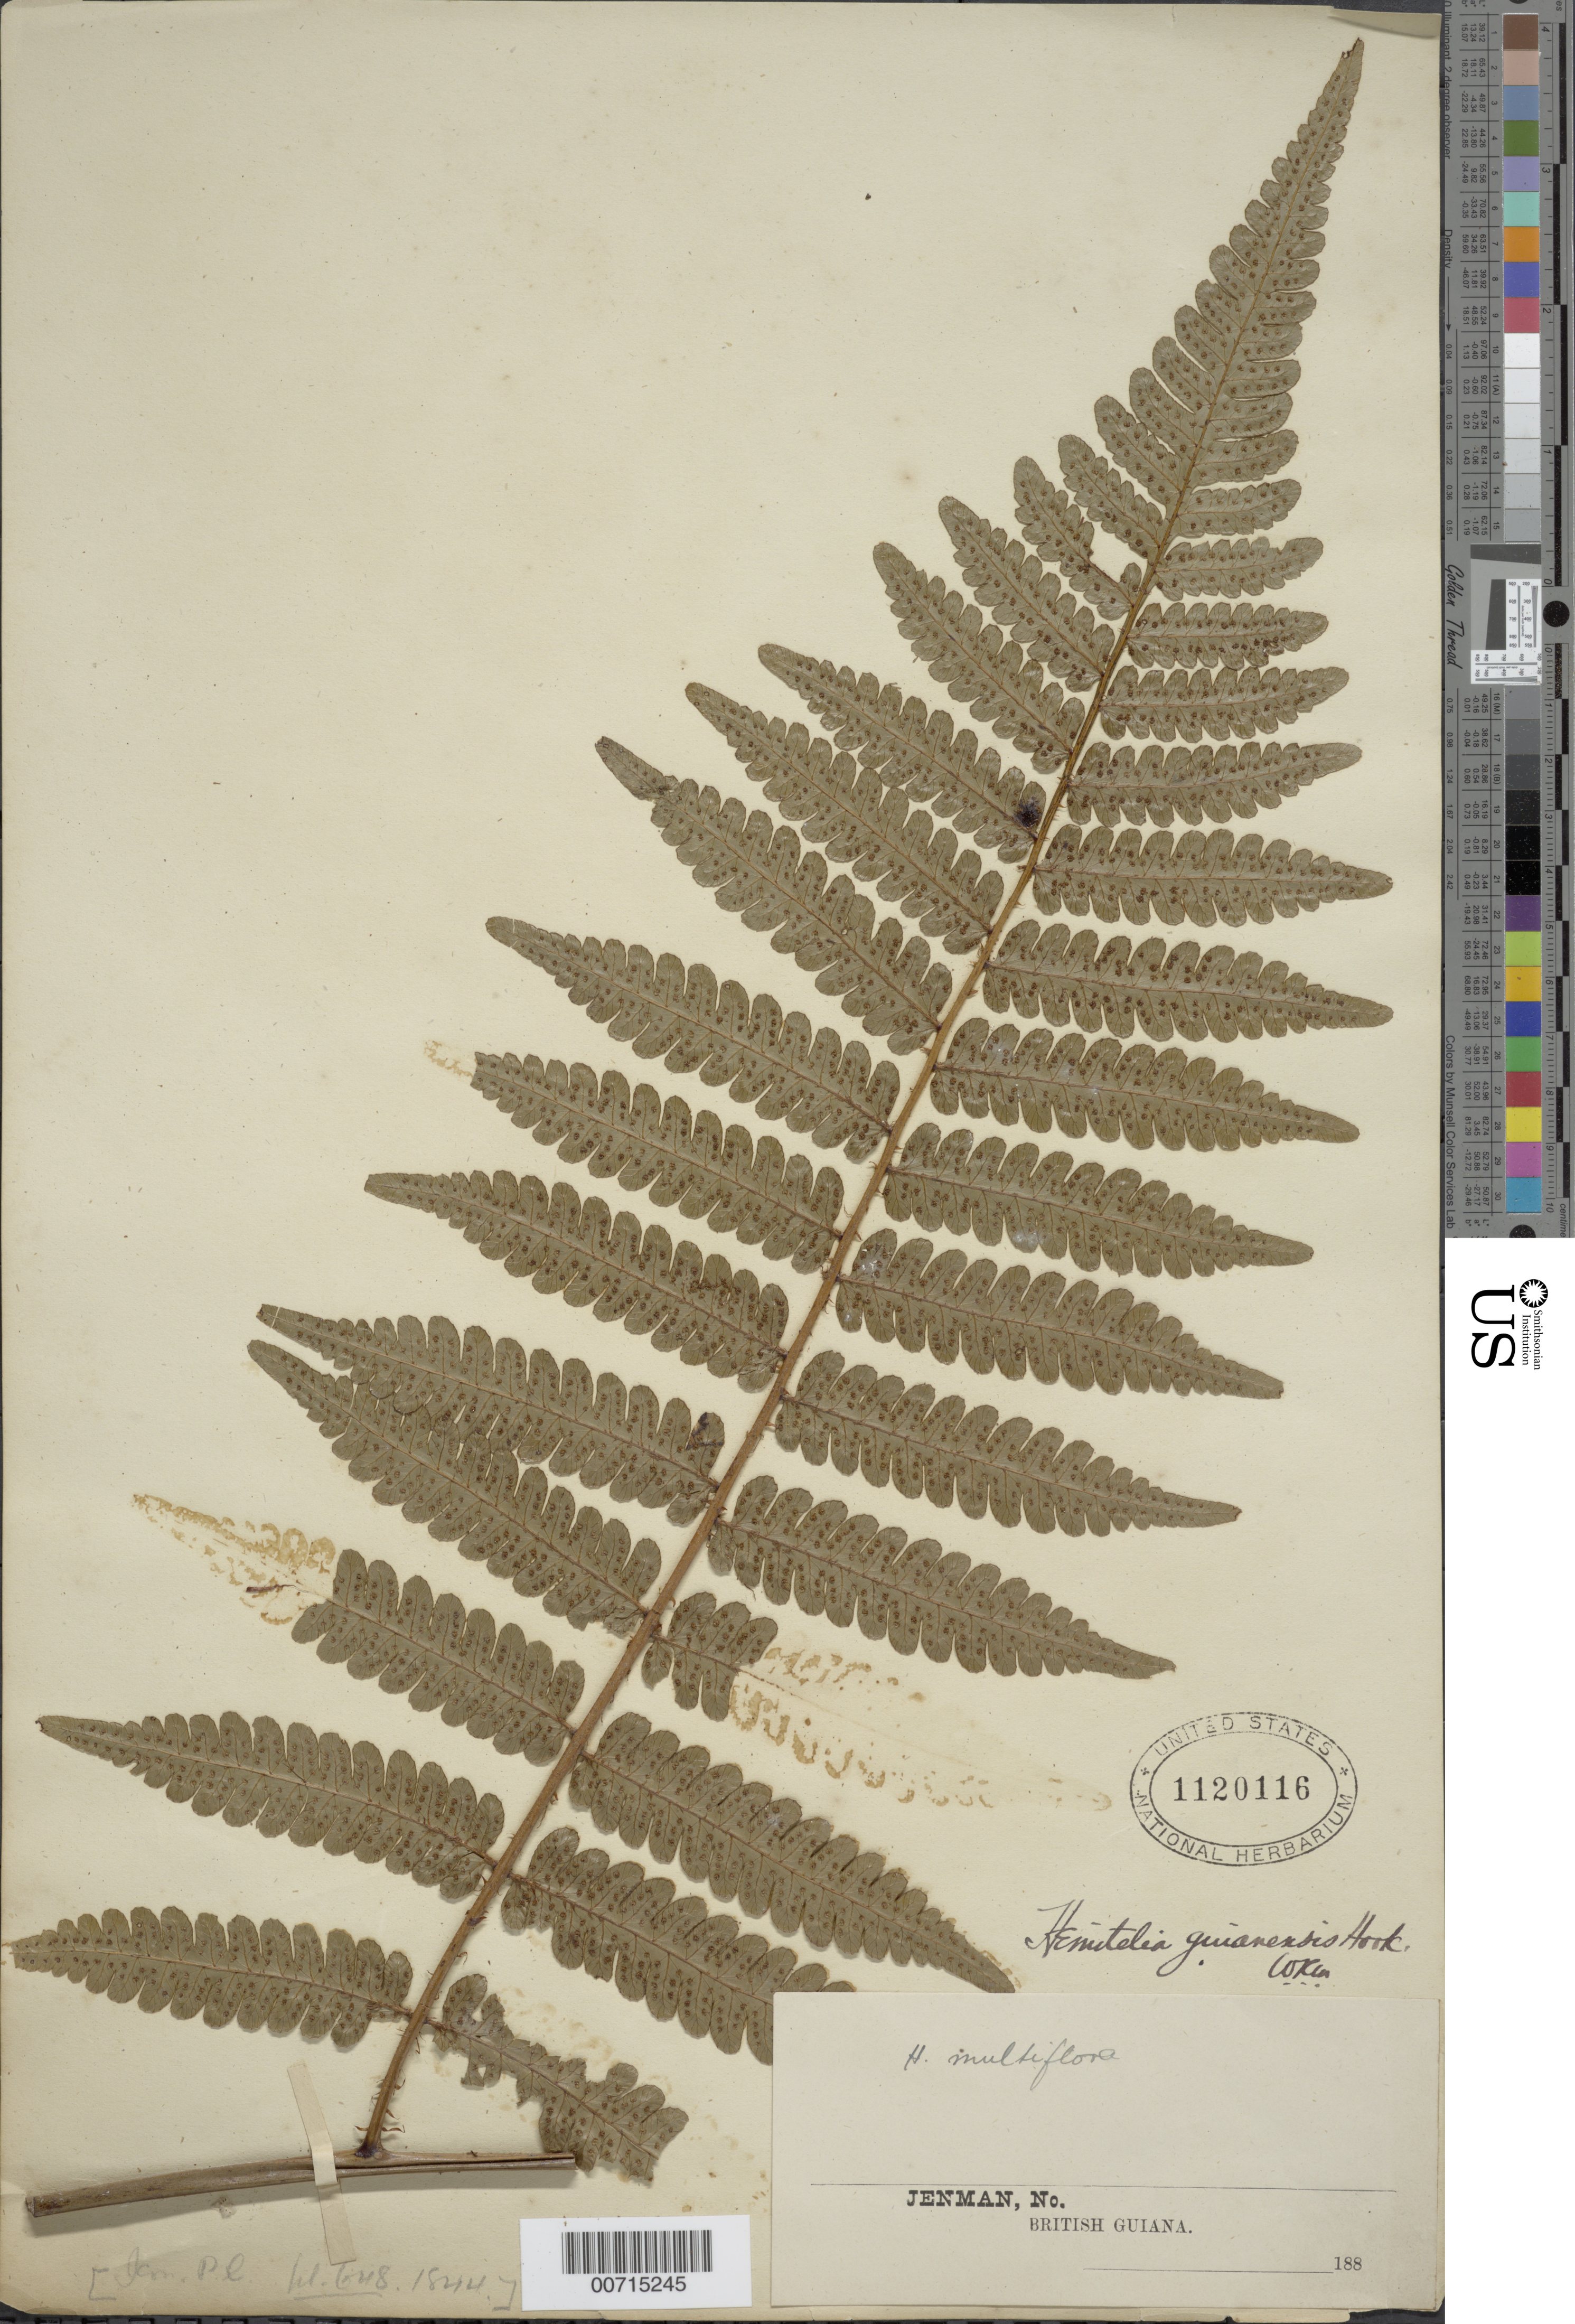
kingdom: Plantae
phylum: Tracheophyta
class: Polypodiopsida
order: Cyatheales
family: Cyatheaceae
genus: Cyathea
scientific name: Cyathea cyatheoides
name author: (Desv.) K.U. Kramer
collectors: G. S. Jenman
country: Guyana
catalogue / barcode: US 1120116